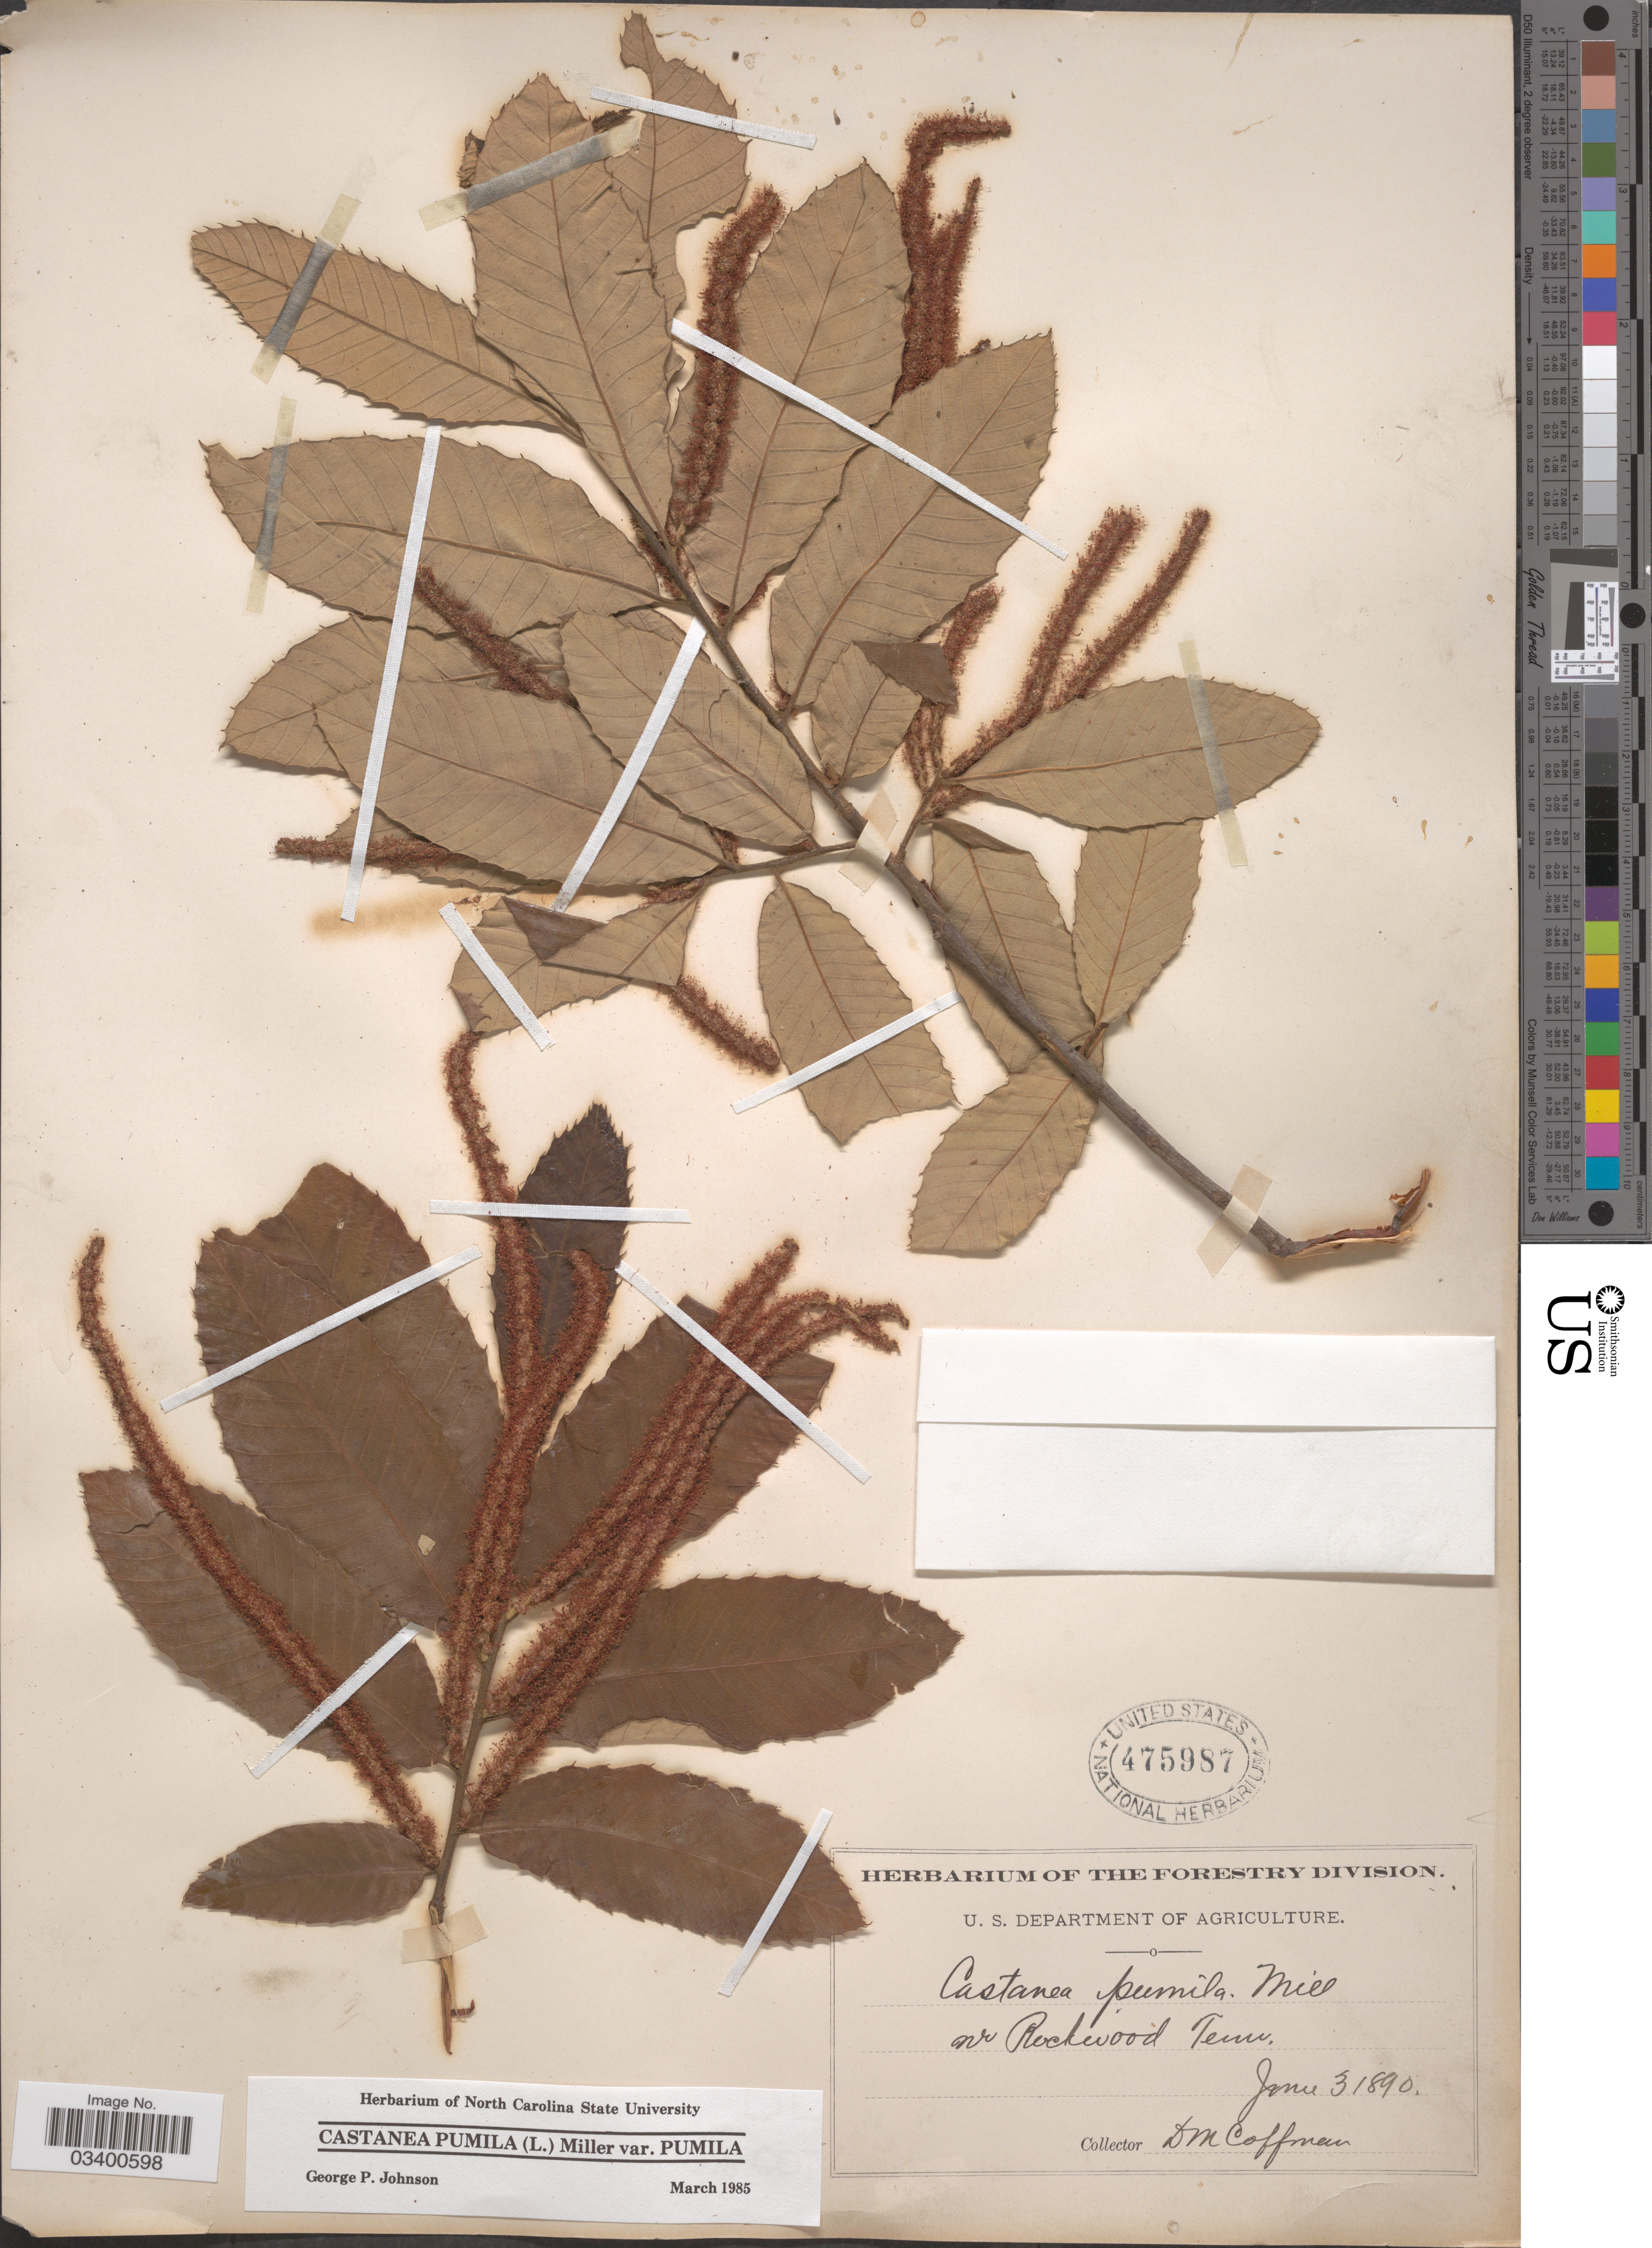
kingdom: Plantae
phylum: Tracheophyta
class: Magnoliopsida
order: Fagales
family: Fagaceae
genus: Castanea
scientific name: Castanea pumila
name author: (L.) Mill.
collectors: D. M. Coffman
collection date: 1890-06-03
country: United States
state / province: Tennessee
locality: Nr Rockwood.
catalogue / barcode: US 475987